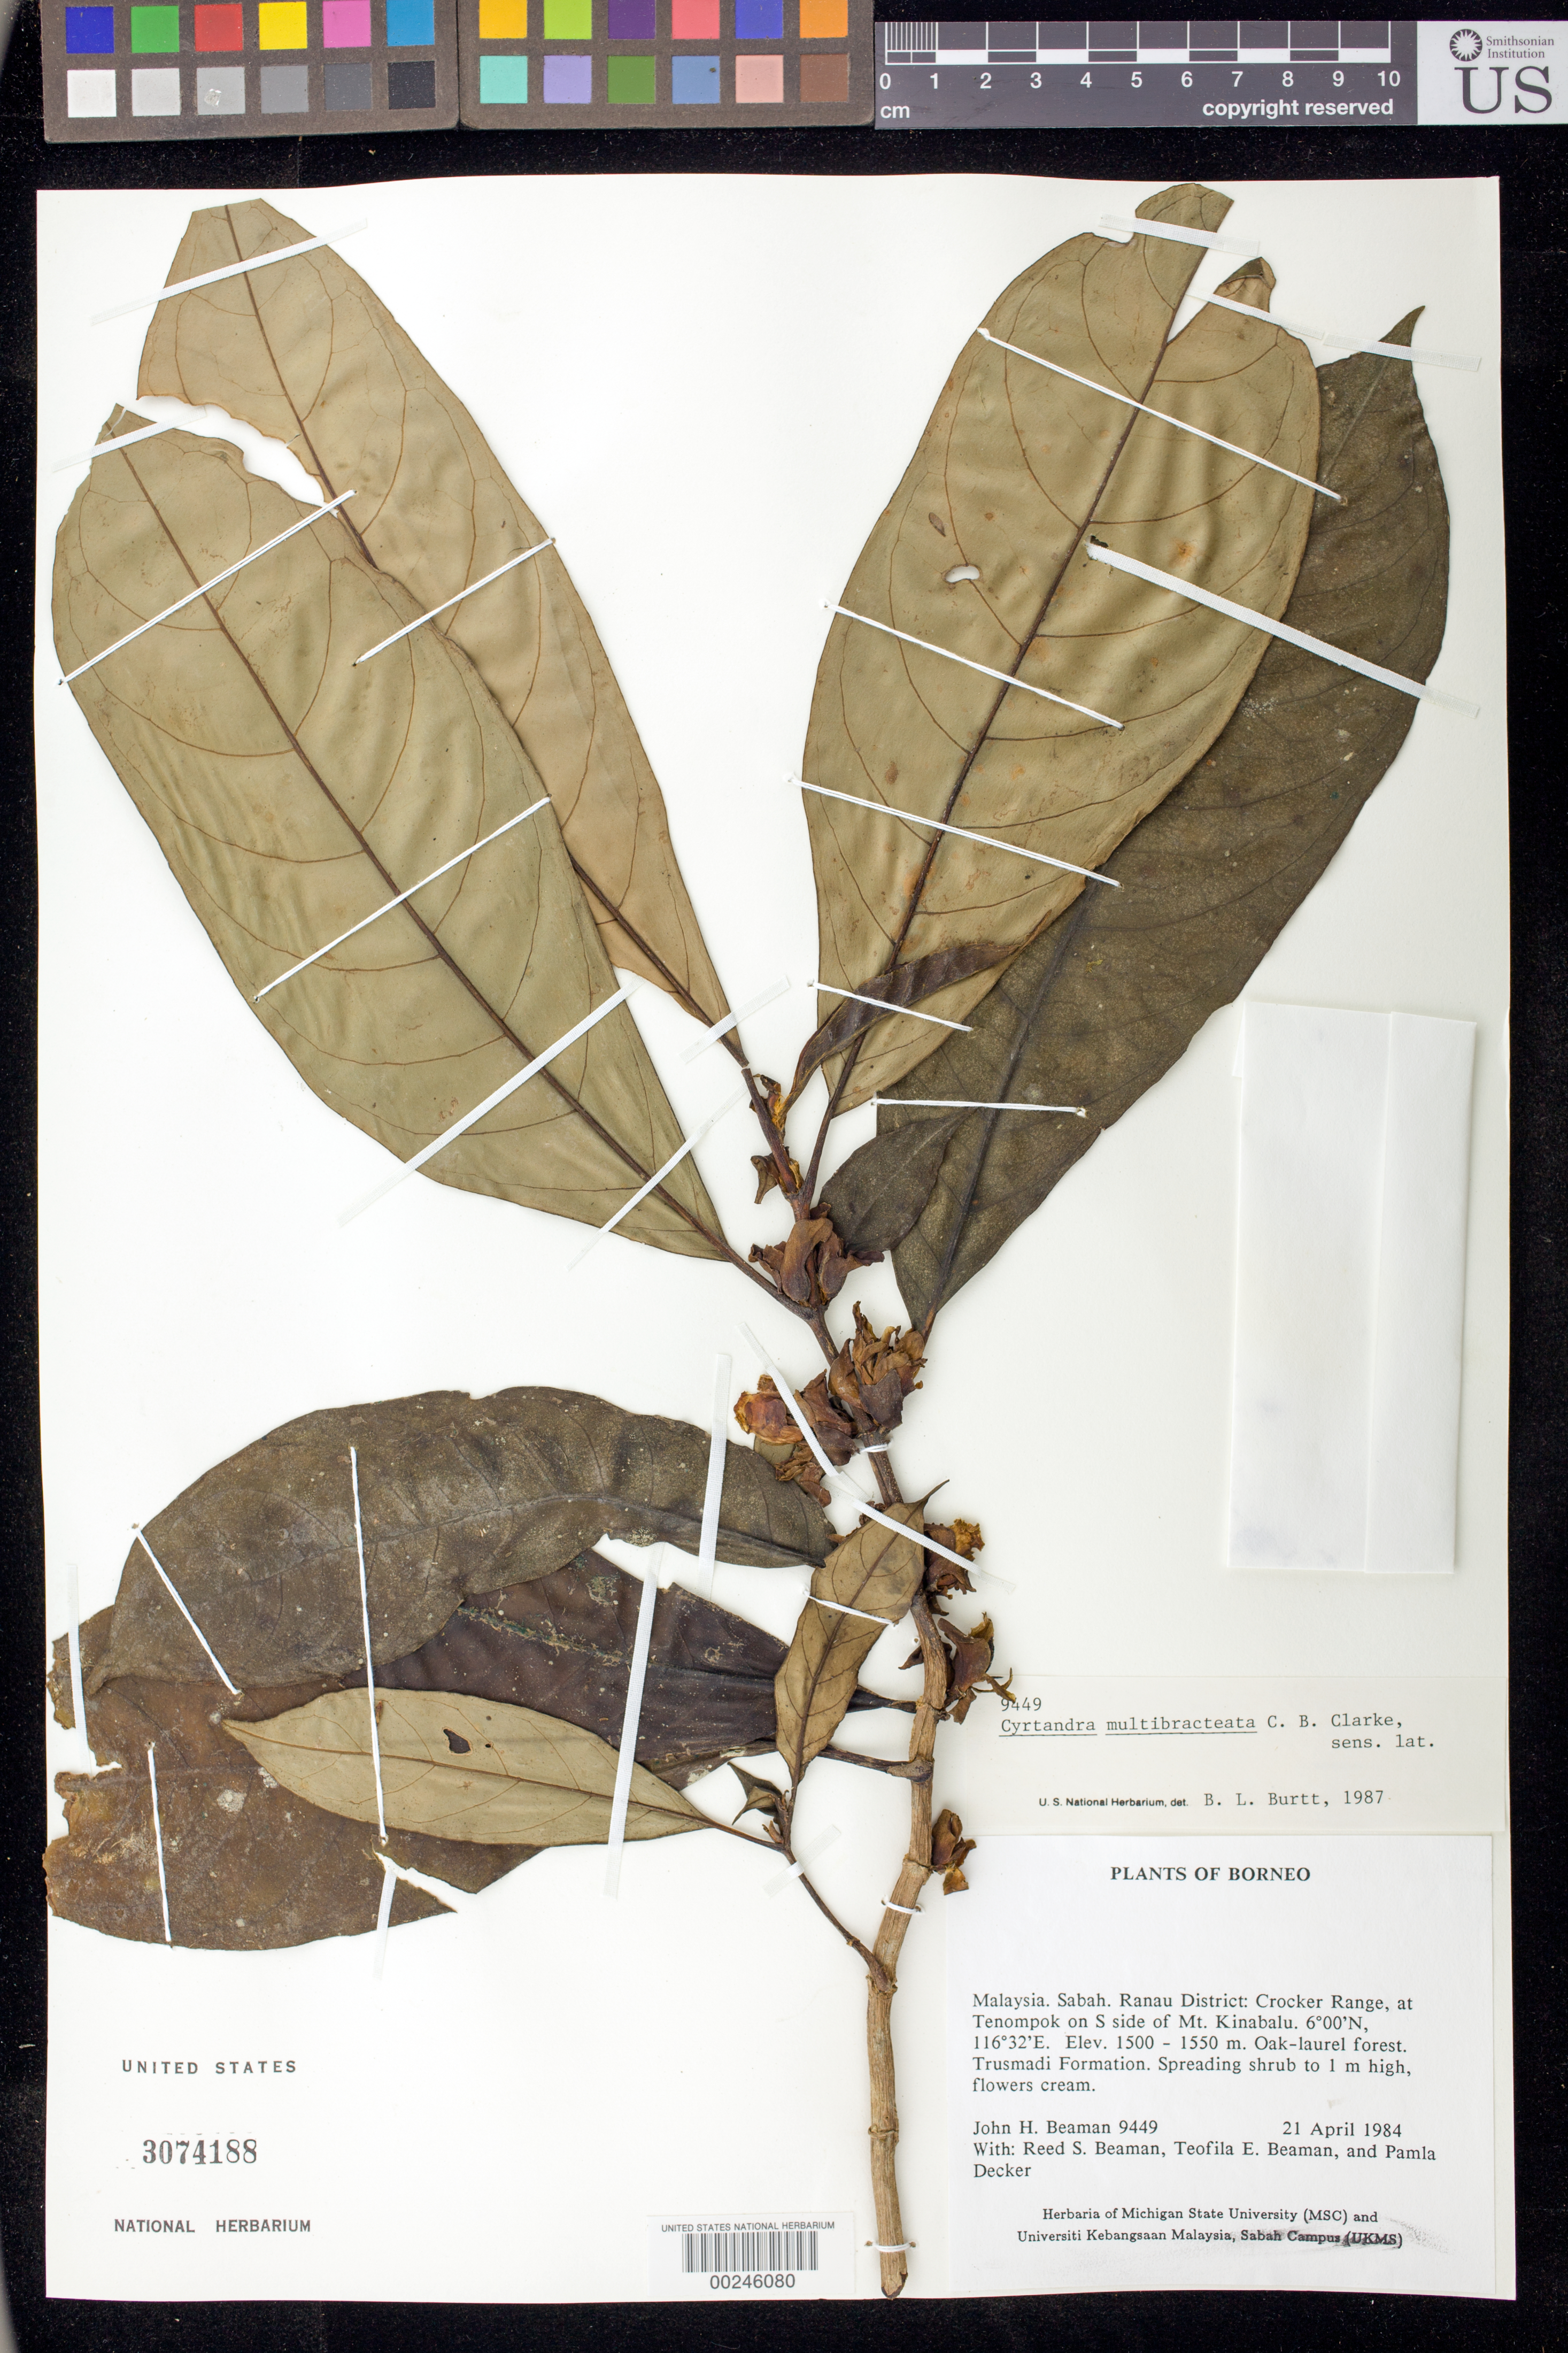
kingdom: Plantae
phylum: Tracheophyta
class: Magnoliopsida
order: Lamiales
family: Gesneriaceae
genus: Cyrtandra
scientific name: Cyrtandra multibracteata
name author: C.B. Clarke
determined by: Burtt, B. L.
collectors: J. H. Beaman, R. S. Beaman, T. E. Beaman & P. Decker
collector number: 9449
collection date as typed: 21 Apr 1984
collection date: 1984-04-21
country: Malaysia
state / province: Sabah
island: Borneo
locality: Ranau dist, crocker range, at tenompok on s side of mt kinabalu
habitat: Oak-laurel forest, trusmadi formation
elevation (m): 1500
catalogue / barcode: US 3074188